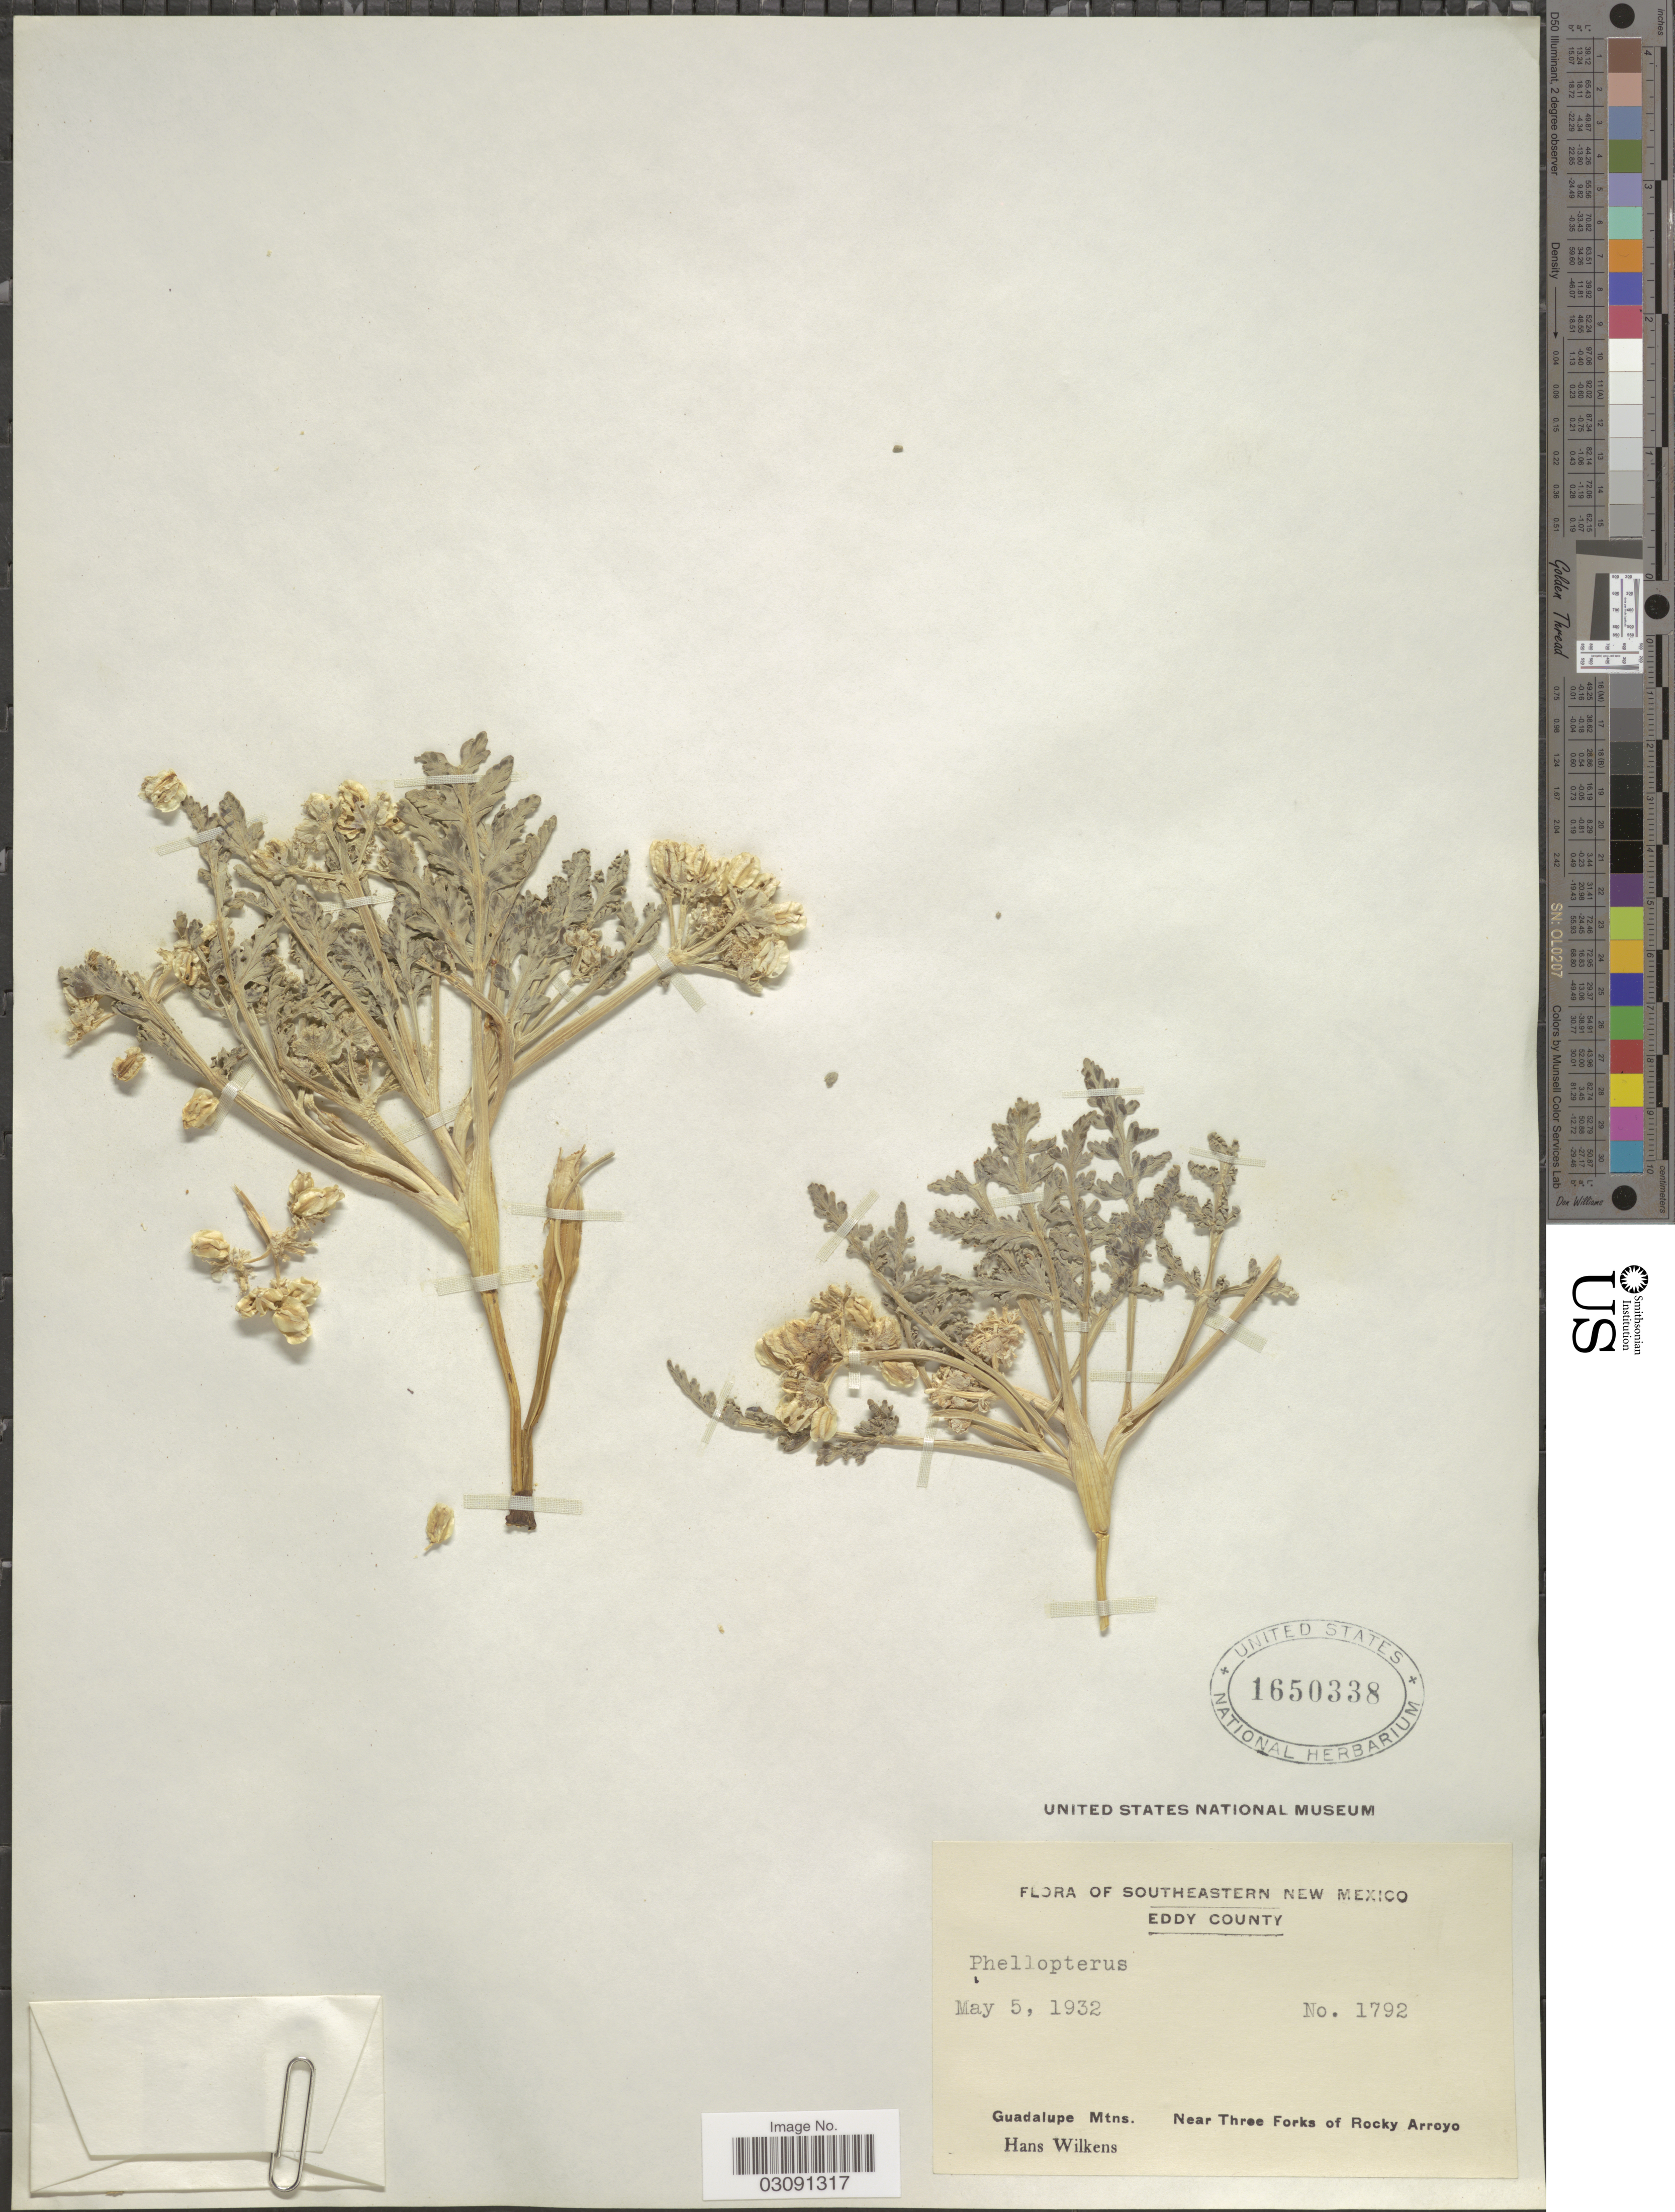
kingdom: Plantae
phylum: Tracheophyta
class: Magnoliopsida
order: Apiales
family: Apiaceae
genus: Cymopterus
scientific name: Cymopterus bulbosus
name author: A. Nelson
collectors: H. Wilkens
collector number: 1792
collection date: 1932-05-05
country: United States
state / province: New Mexico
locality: Southeastern New Mexico. Eddy County. Guadalupe Mtns. Near Three Forks of Rocky Arroyo.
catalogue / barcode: US 1650338